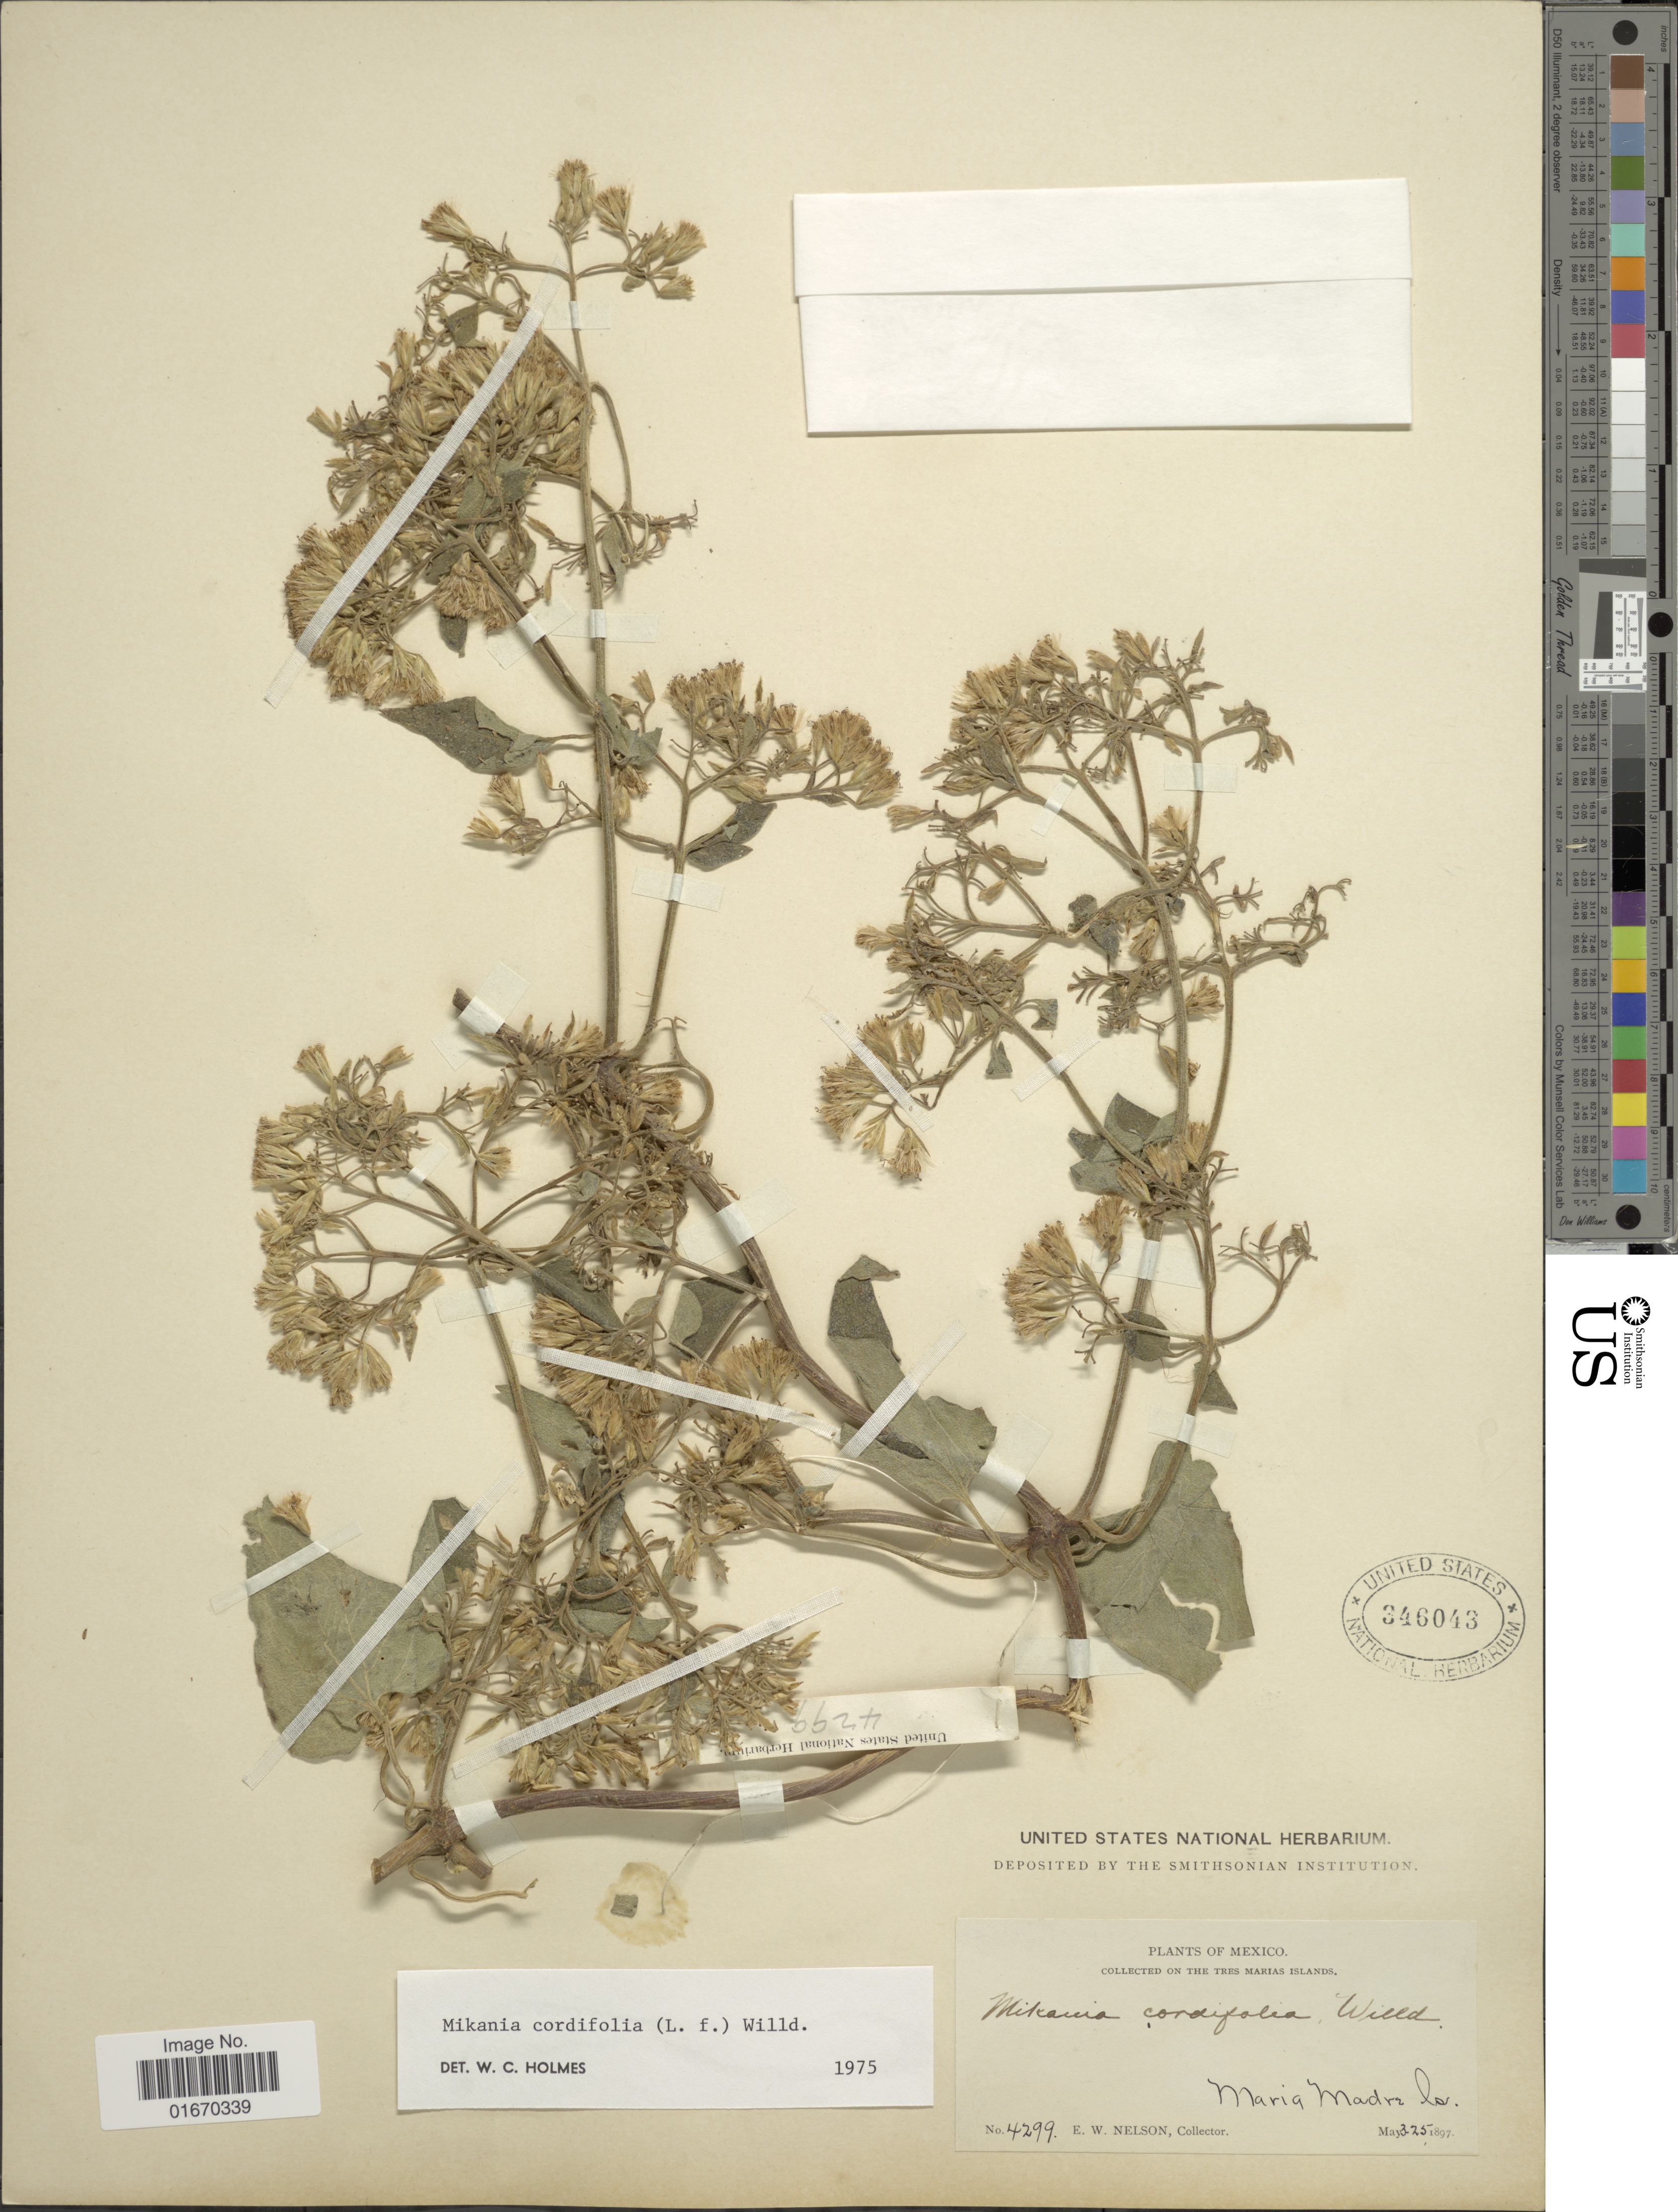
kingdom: Plantae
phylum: Tracheophyta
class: Magnoliopsida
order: Asterales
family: Asteraceae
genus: Mikania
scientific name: Mikania cordifolia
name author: Kunth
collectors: E. W. Nelson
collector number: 4299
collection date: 1897-05-03/1897-05-25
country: Mexico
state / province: Nayarit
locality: Tres Marias Islands, Maria Madre Co.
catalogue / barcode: US 346043